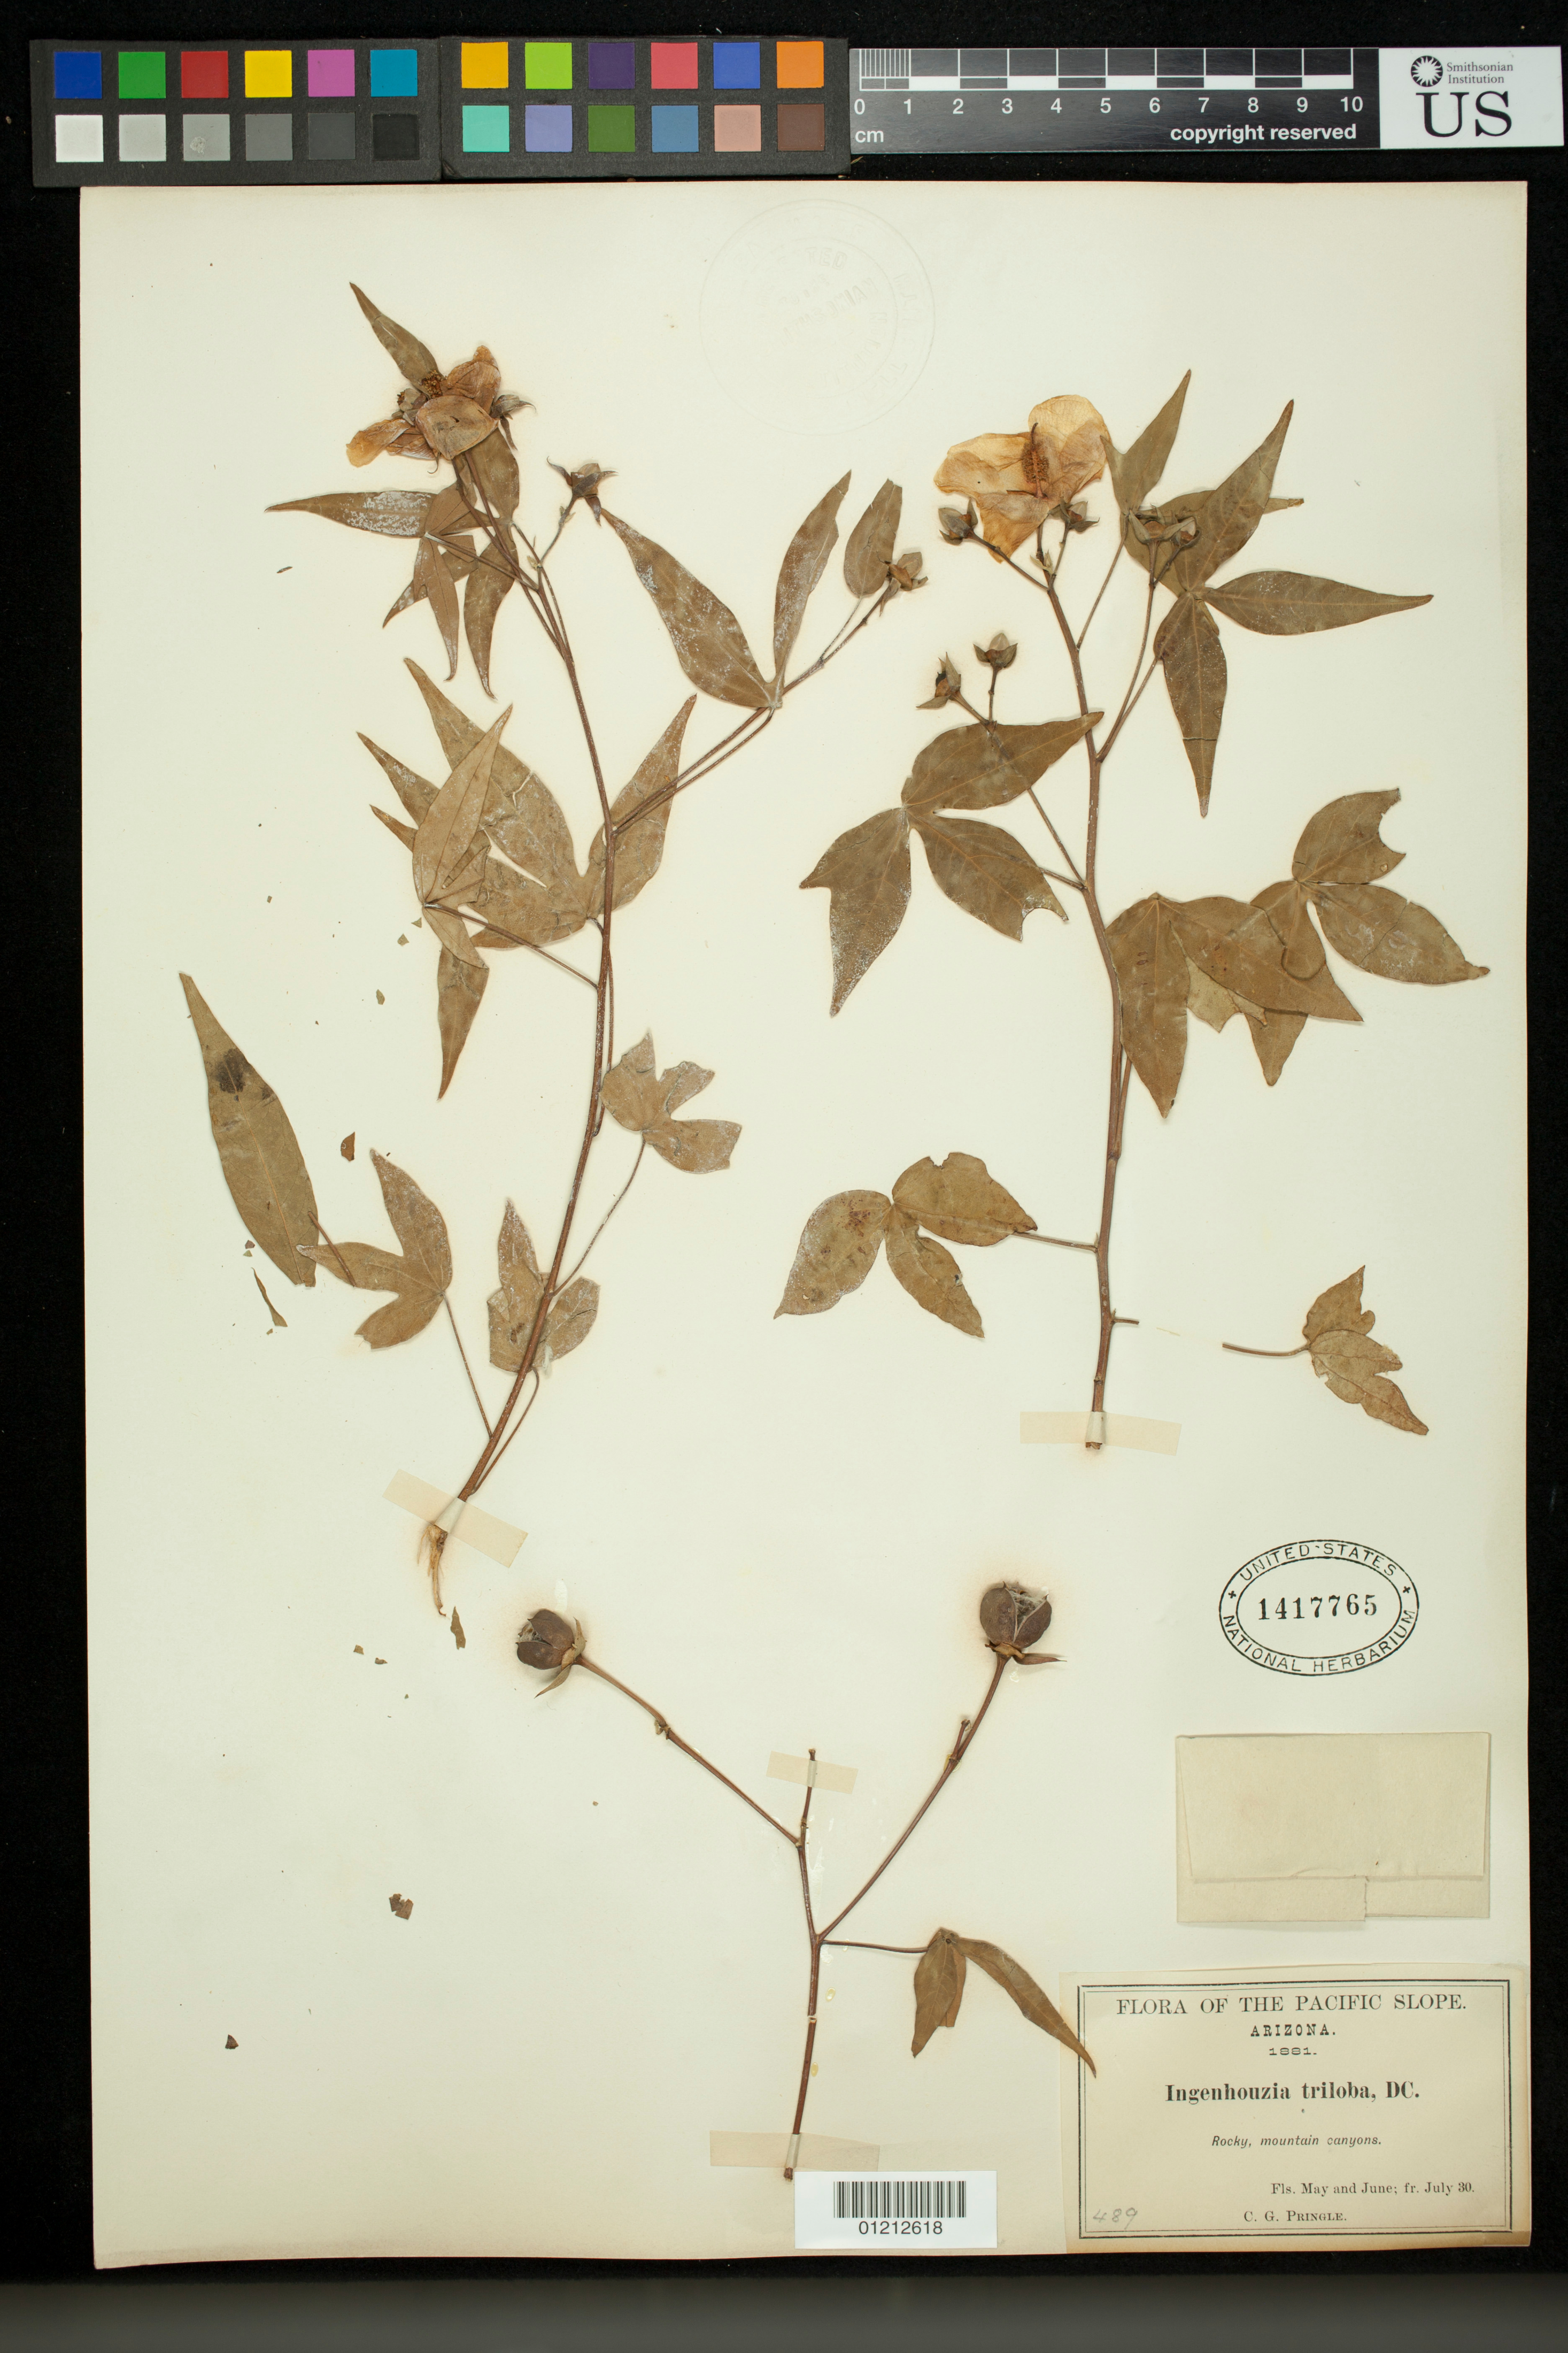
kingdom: Plantae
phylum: Tracheophyta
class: Magnoliopsida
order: Malvales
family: Malvaceae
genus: Gossypium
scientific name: Gossypium thurberi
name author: Tod.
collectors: C. G. Pringle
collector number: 489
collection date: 1881-07-30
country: United States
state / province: Arizona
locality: Rocky, mountain canyons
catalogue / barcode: US 1417765